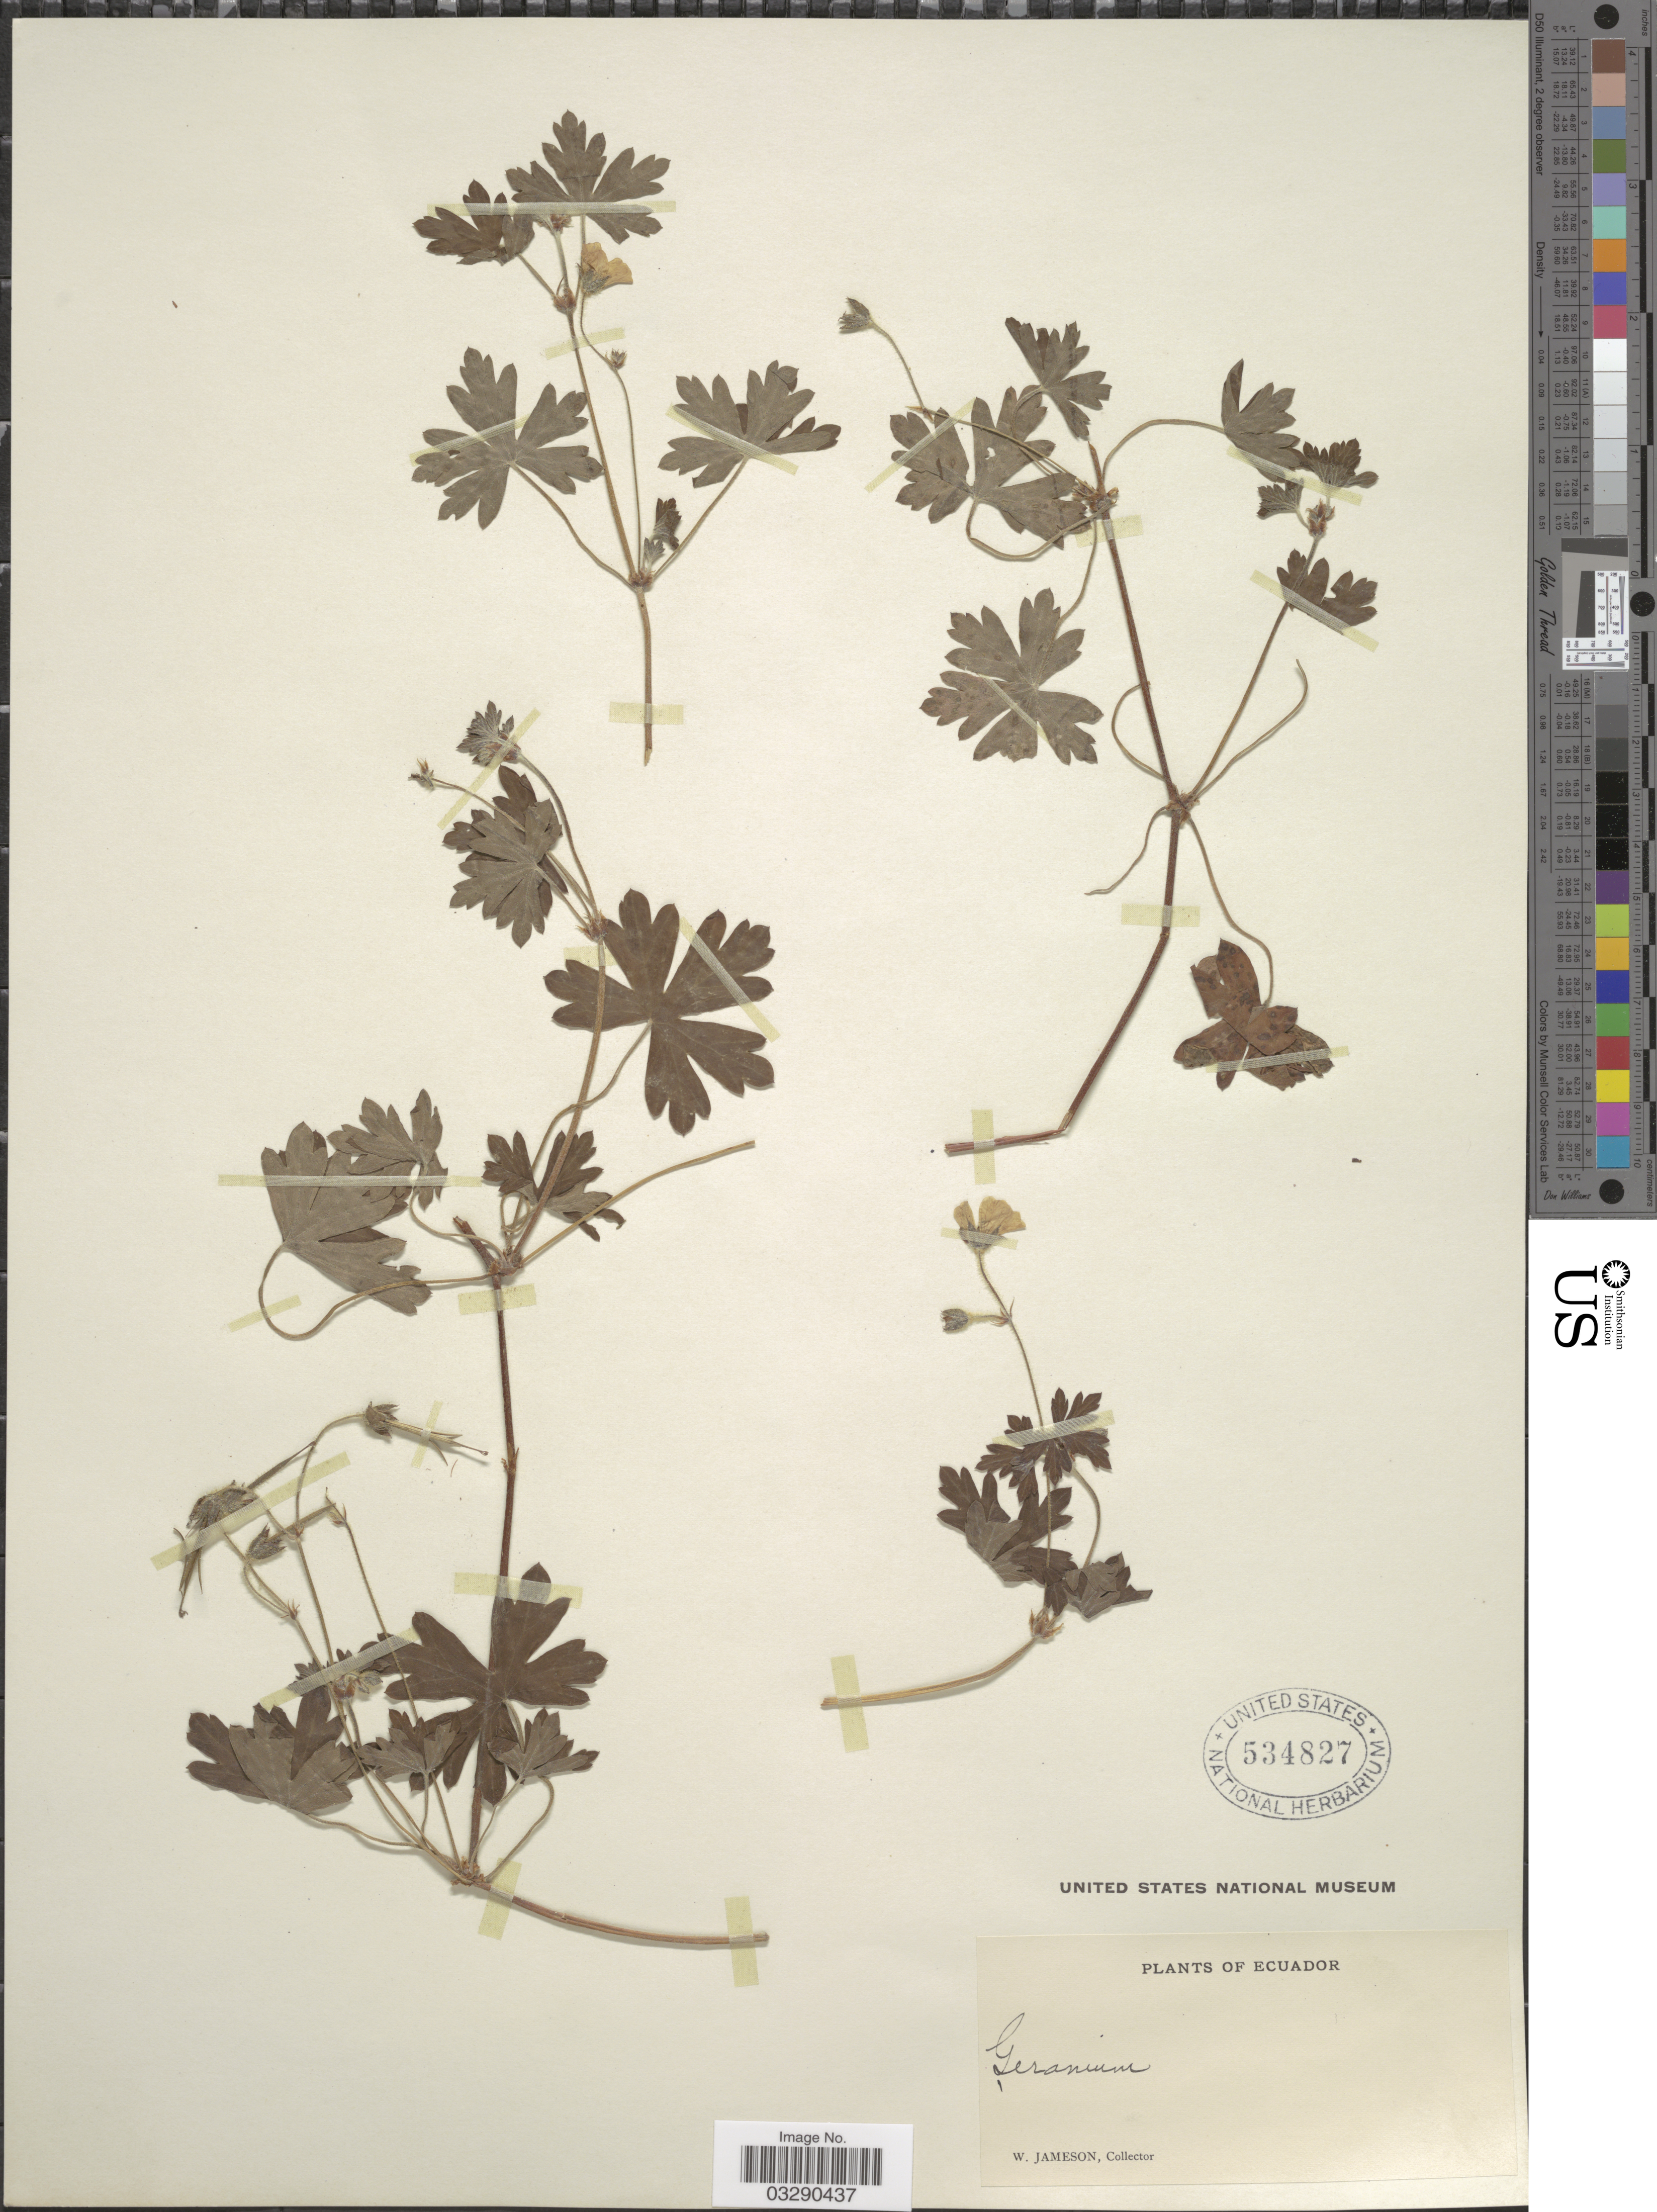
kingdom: Plantae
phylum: Tracheophyta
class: Magnoliopsida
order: Geraniales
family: Geraniaceae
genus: Geranium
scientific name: Geranium sp.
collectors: W. Jameson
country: Ecuador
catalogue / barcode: US 534827